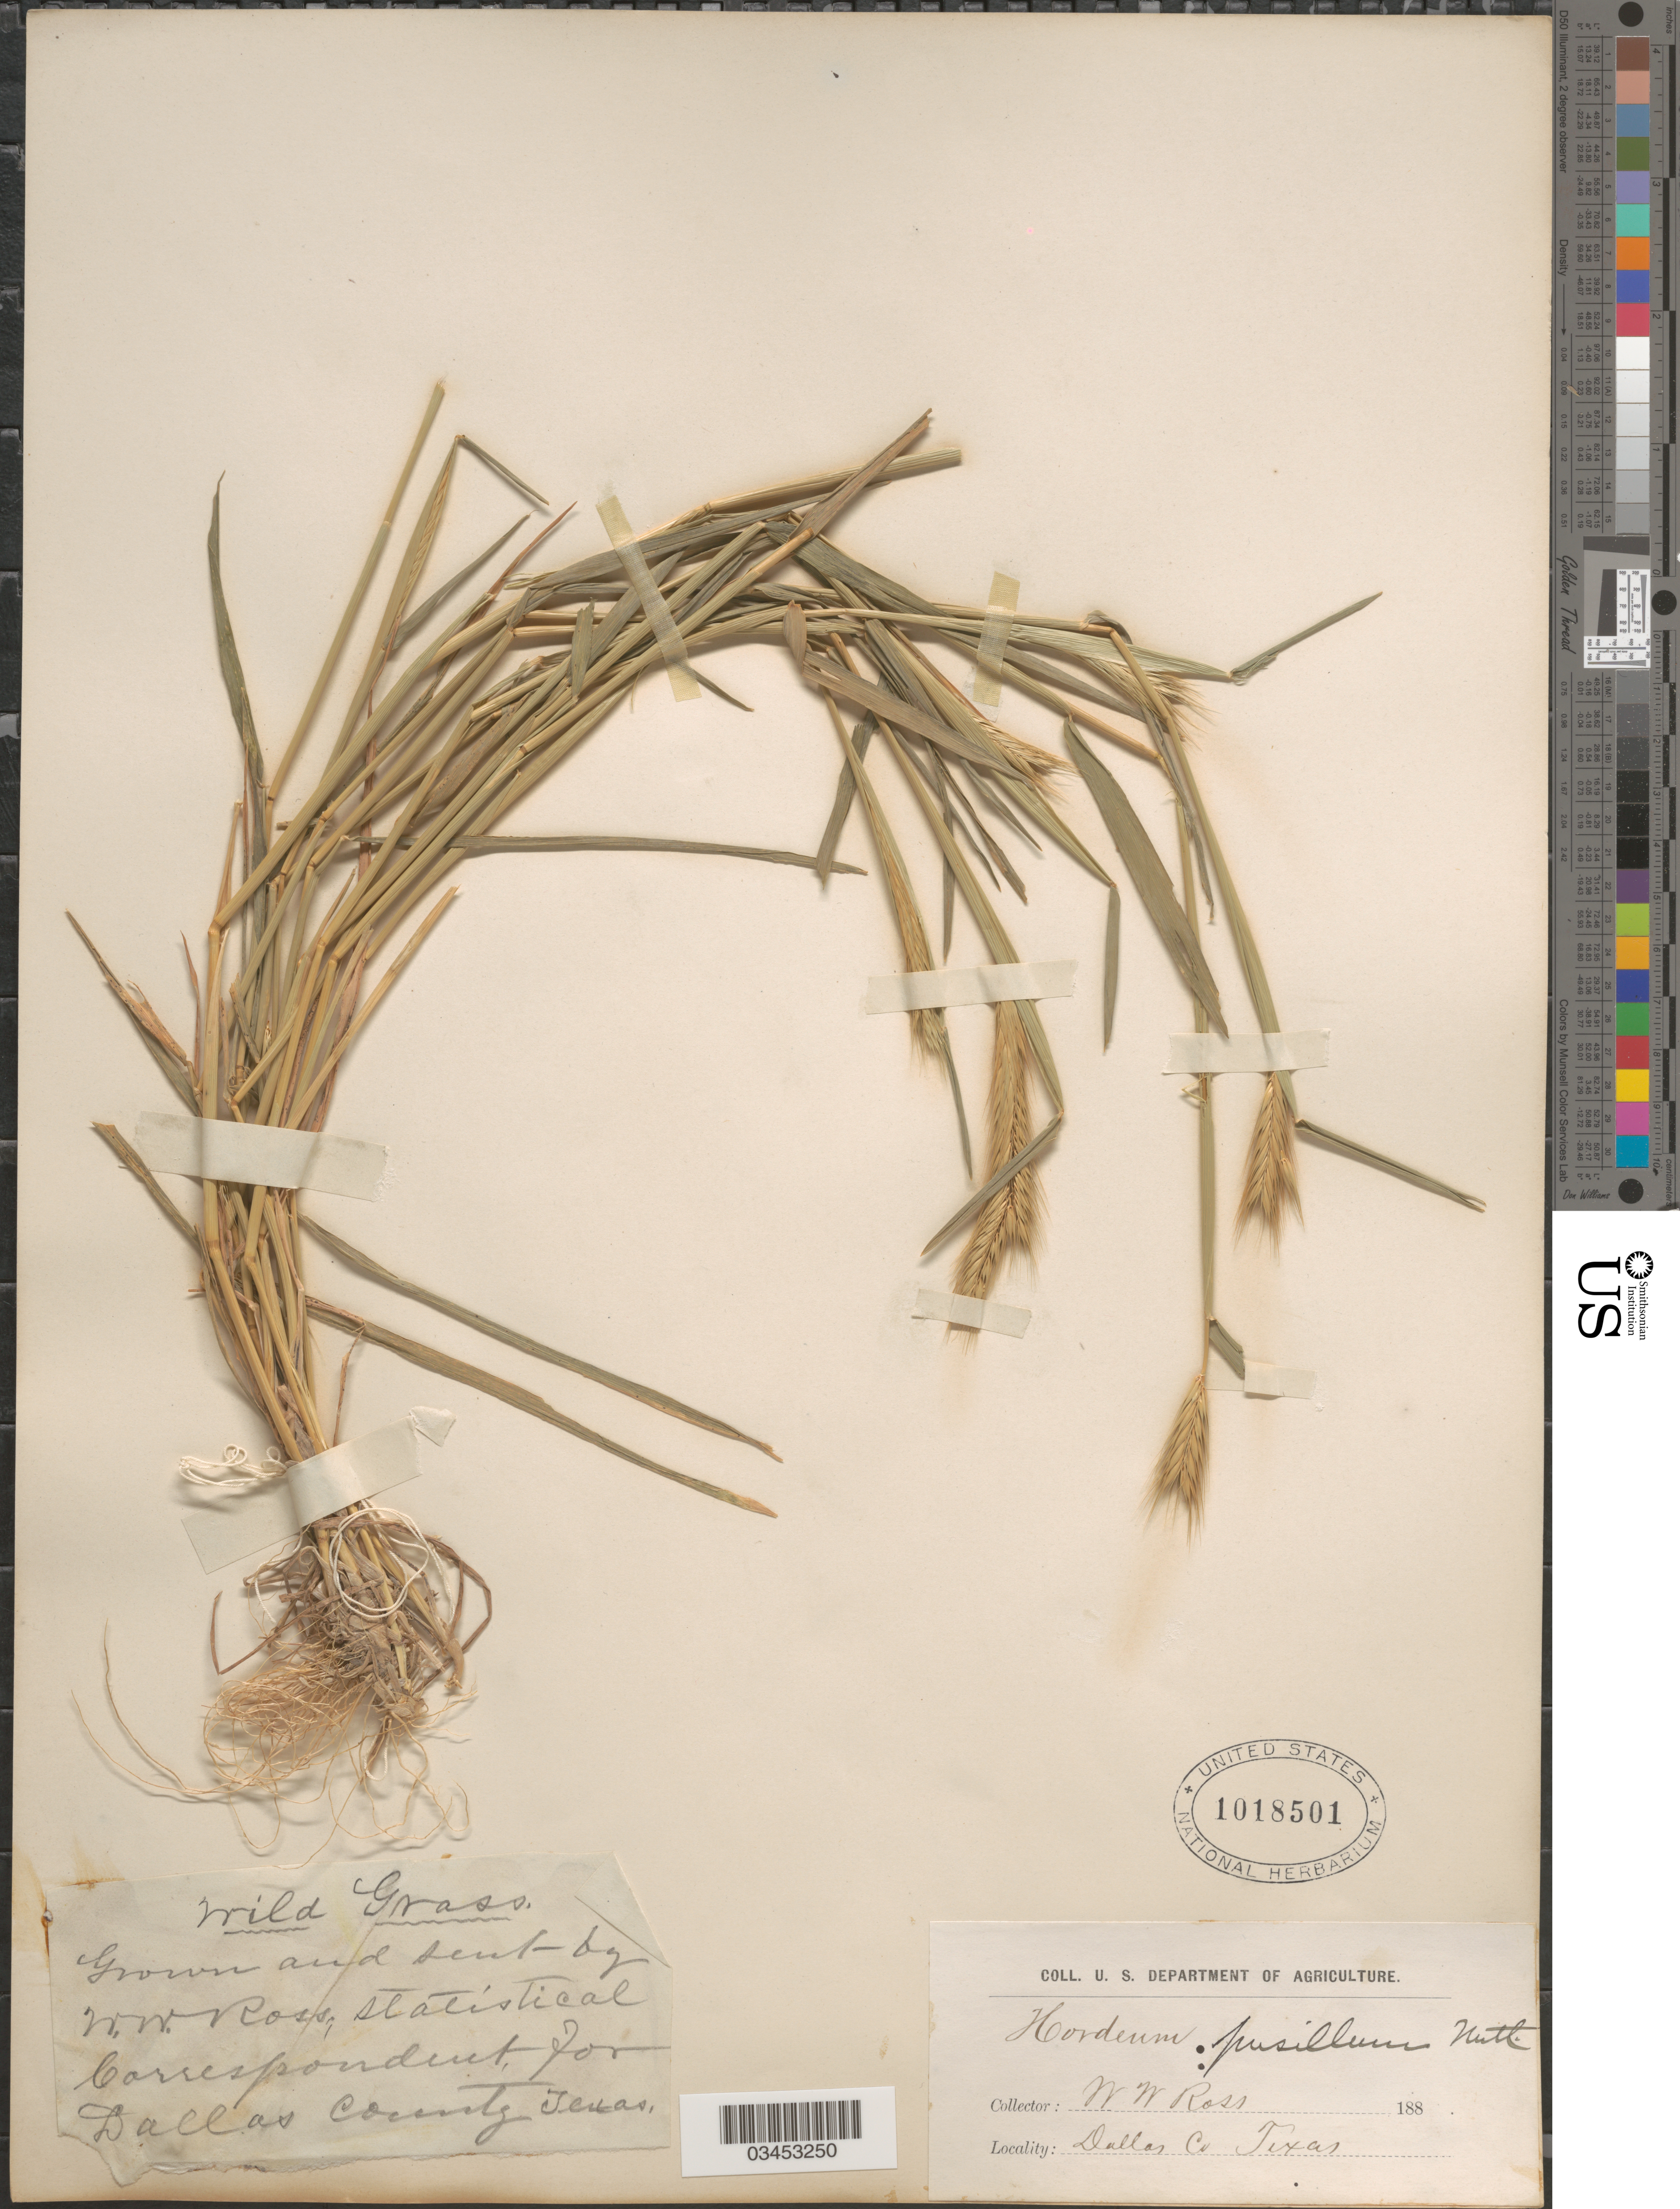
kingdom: Plantae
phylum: Tracheophyta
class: Liliopsida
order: Poales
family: Poaceae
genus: Hordeum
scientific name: Hordeum pusillum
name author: Nutt.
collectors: W. Ross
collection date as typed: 188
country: United States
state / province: Texas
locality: Correspondent for Dallas County.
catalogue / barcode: US 1018501